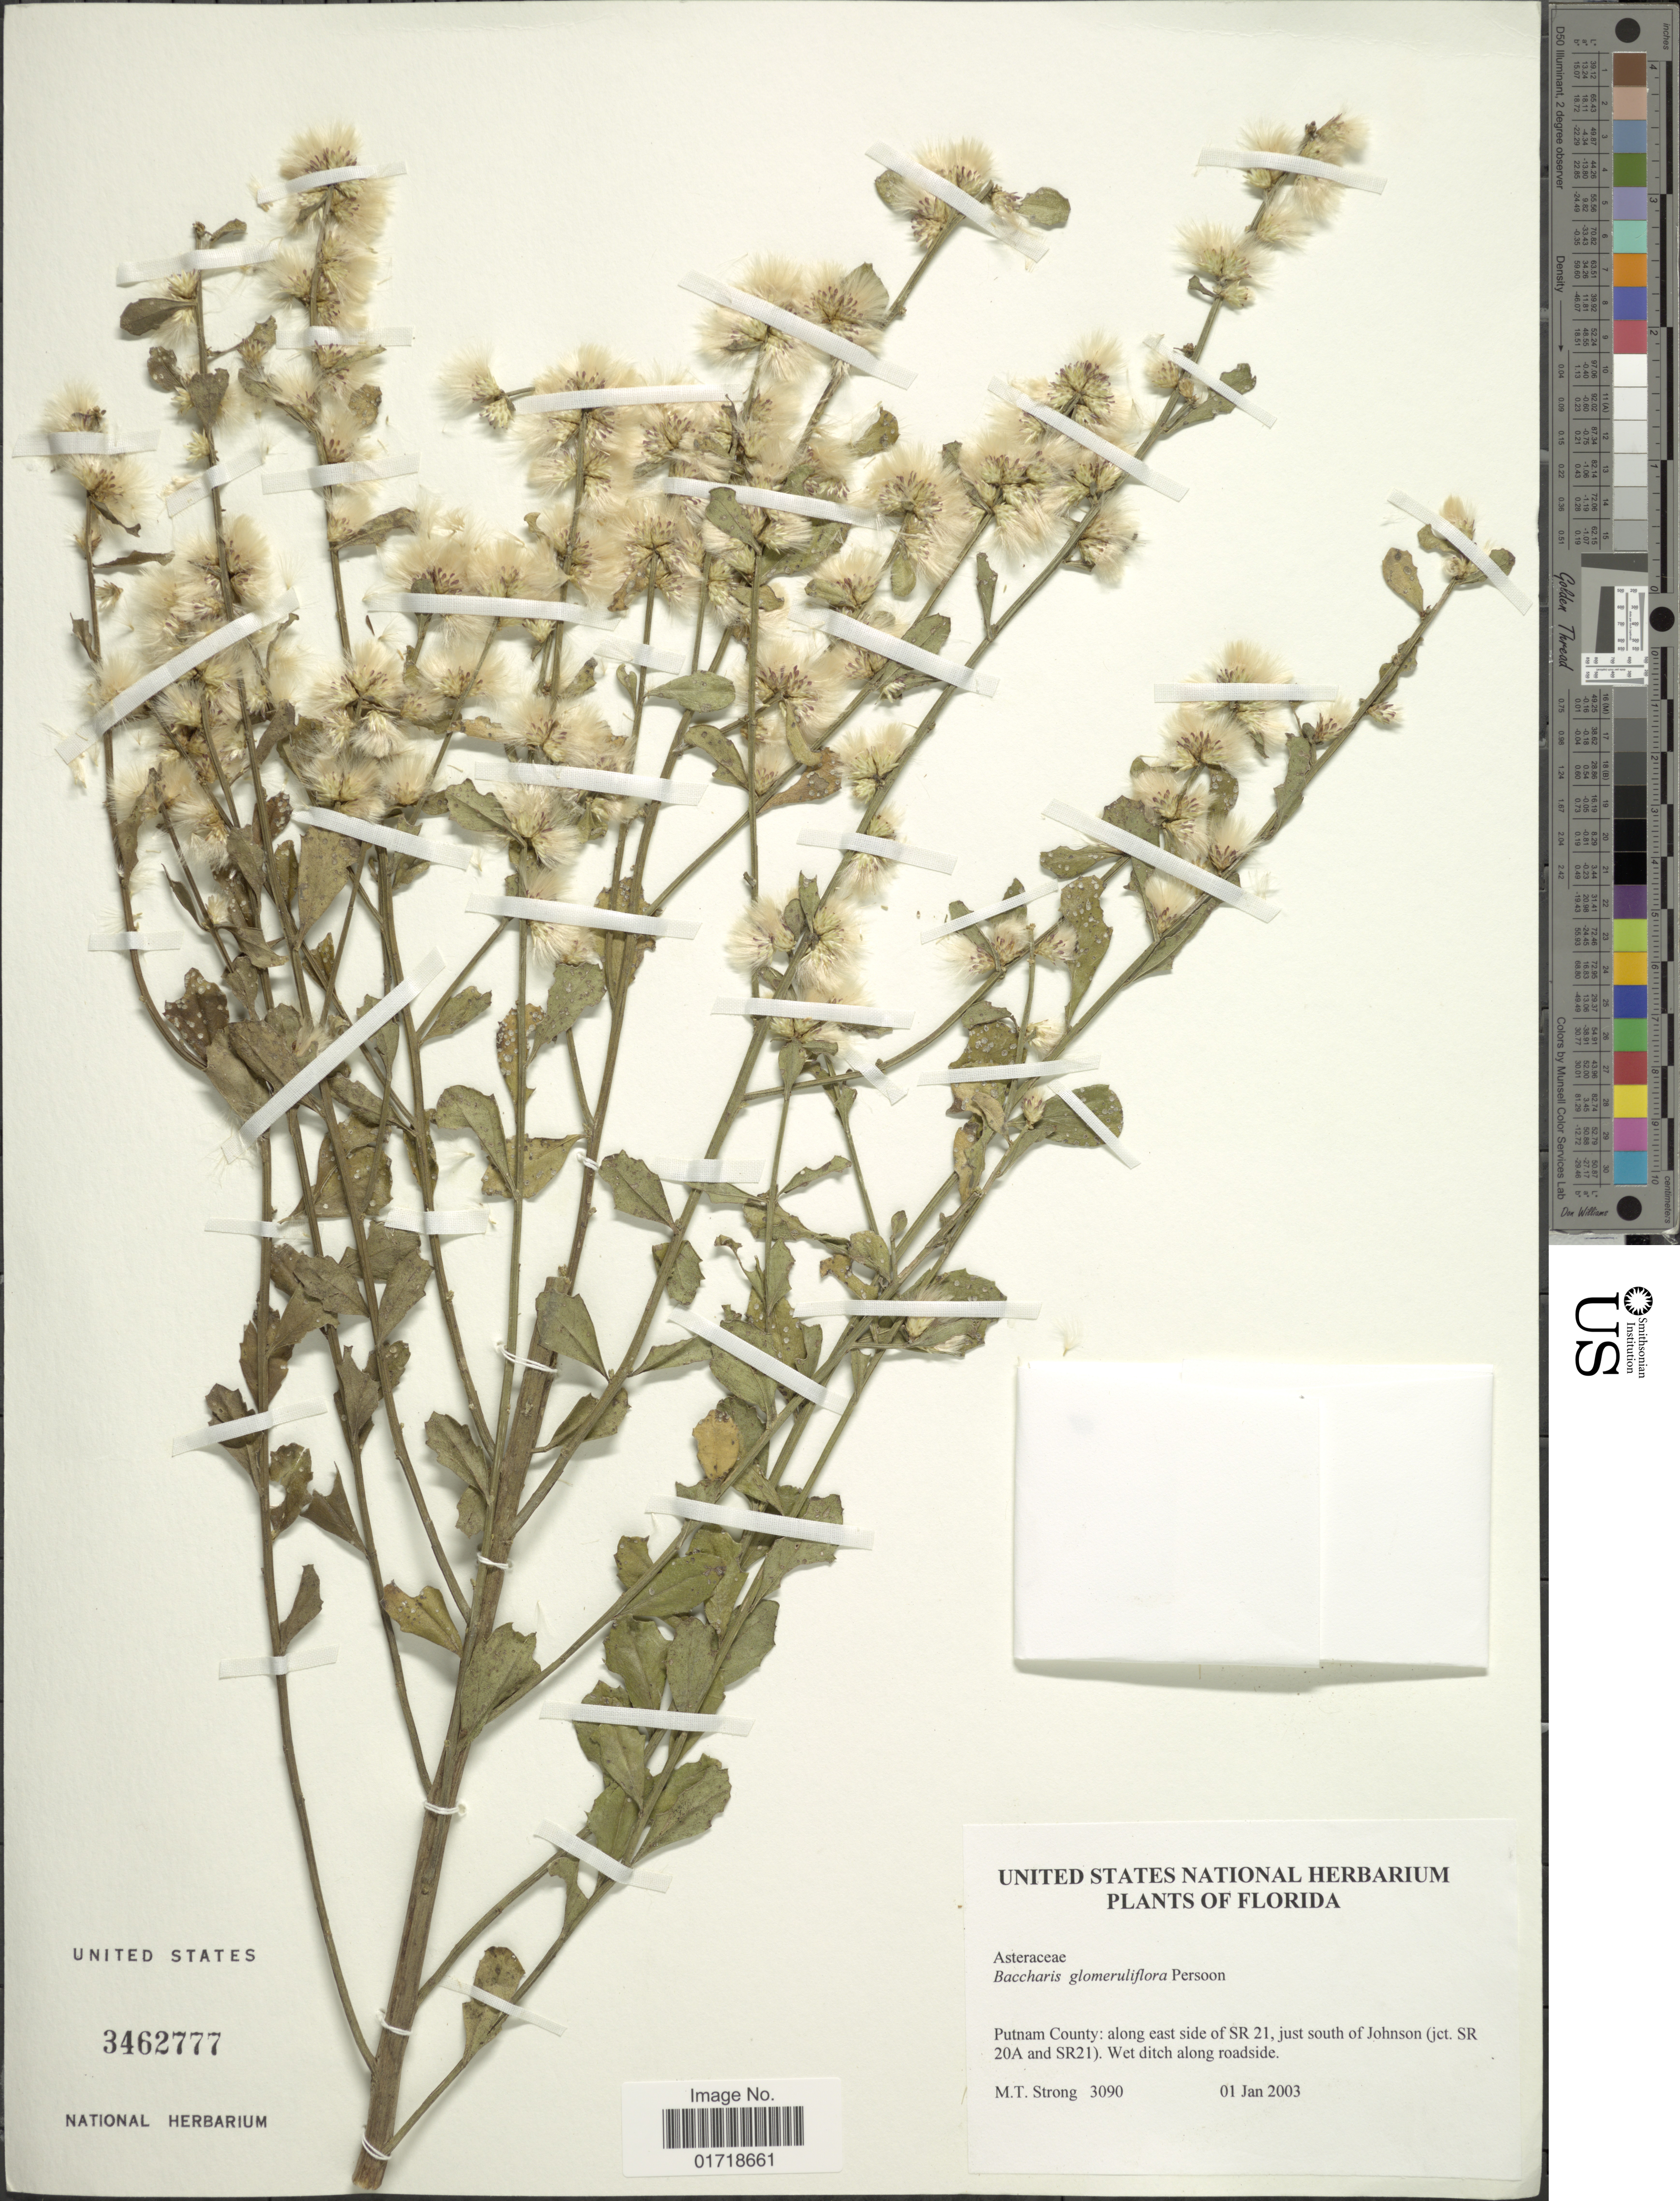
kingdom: Plantae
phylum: Tracheophyta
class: Magnoliopsida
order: Asterales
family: Asteraceae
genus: Baccharis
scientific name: Baccharis glomeruliflora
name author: Pers.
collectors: M. T. Strong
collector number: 3090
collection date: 2003-01-01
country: United States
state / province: Florida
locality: Putnam County: along east side of SR 21, Just south of Johnson ( Jct. SR 20A and SR 21 )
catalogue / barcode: US 3462777